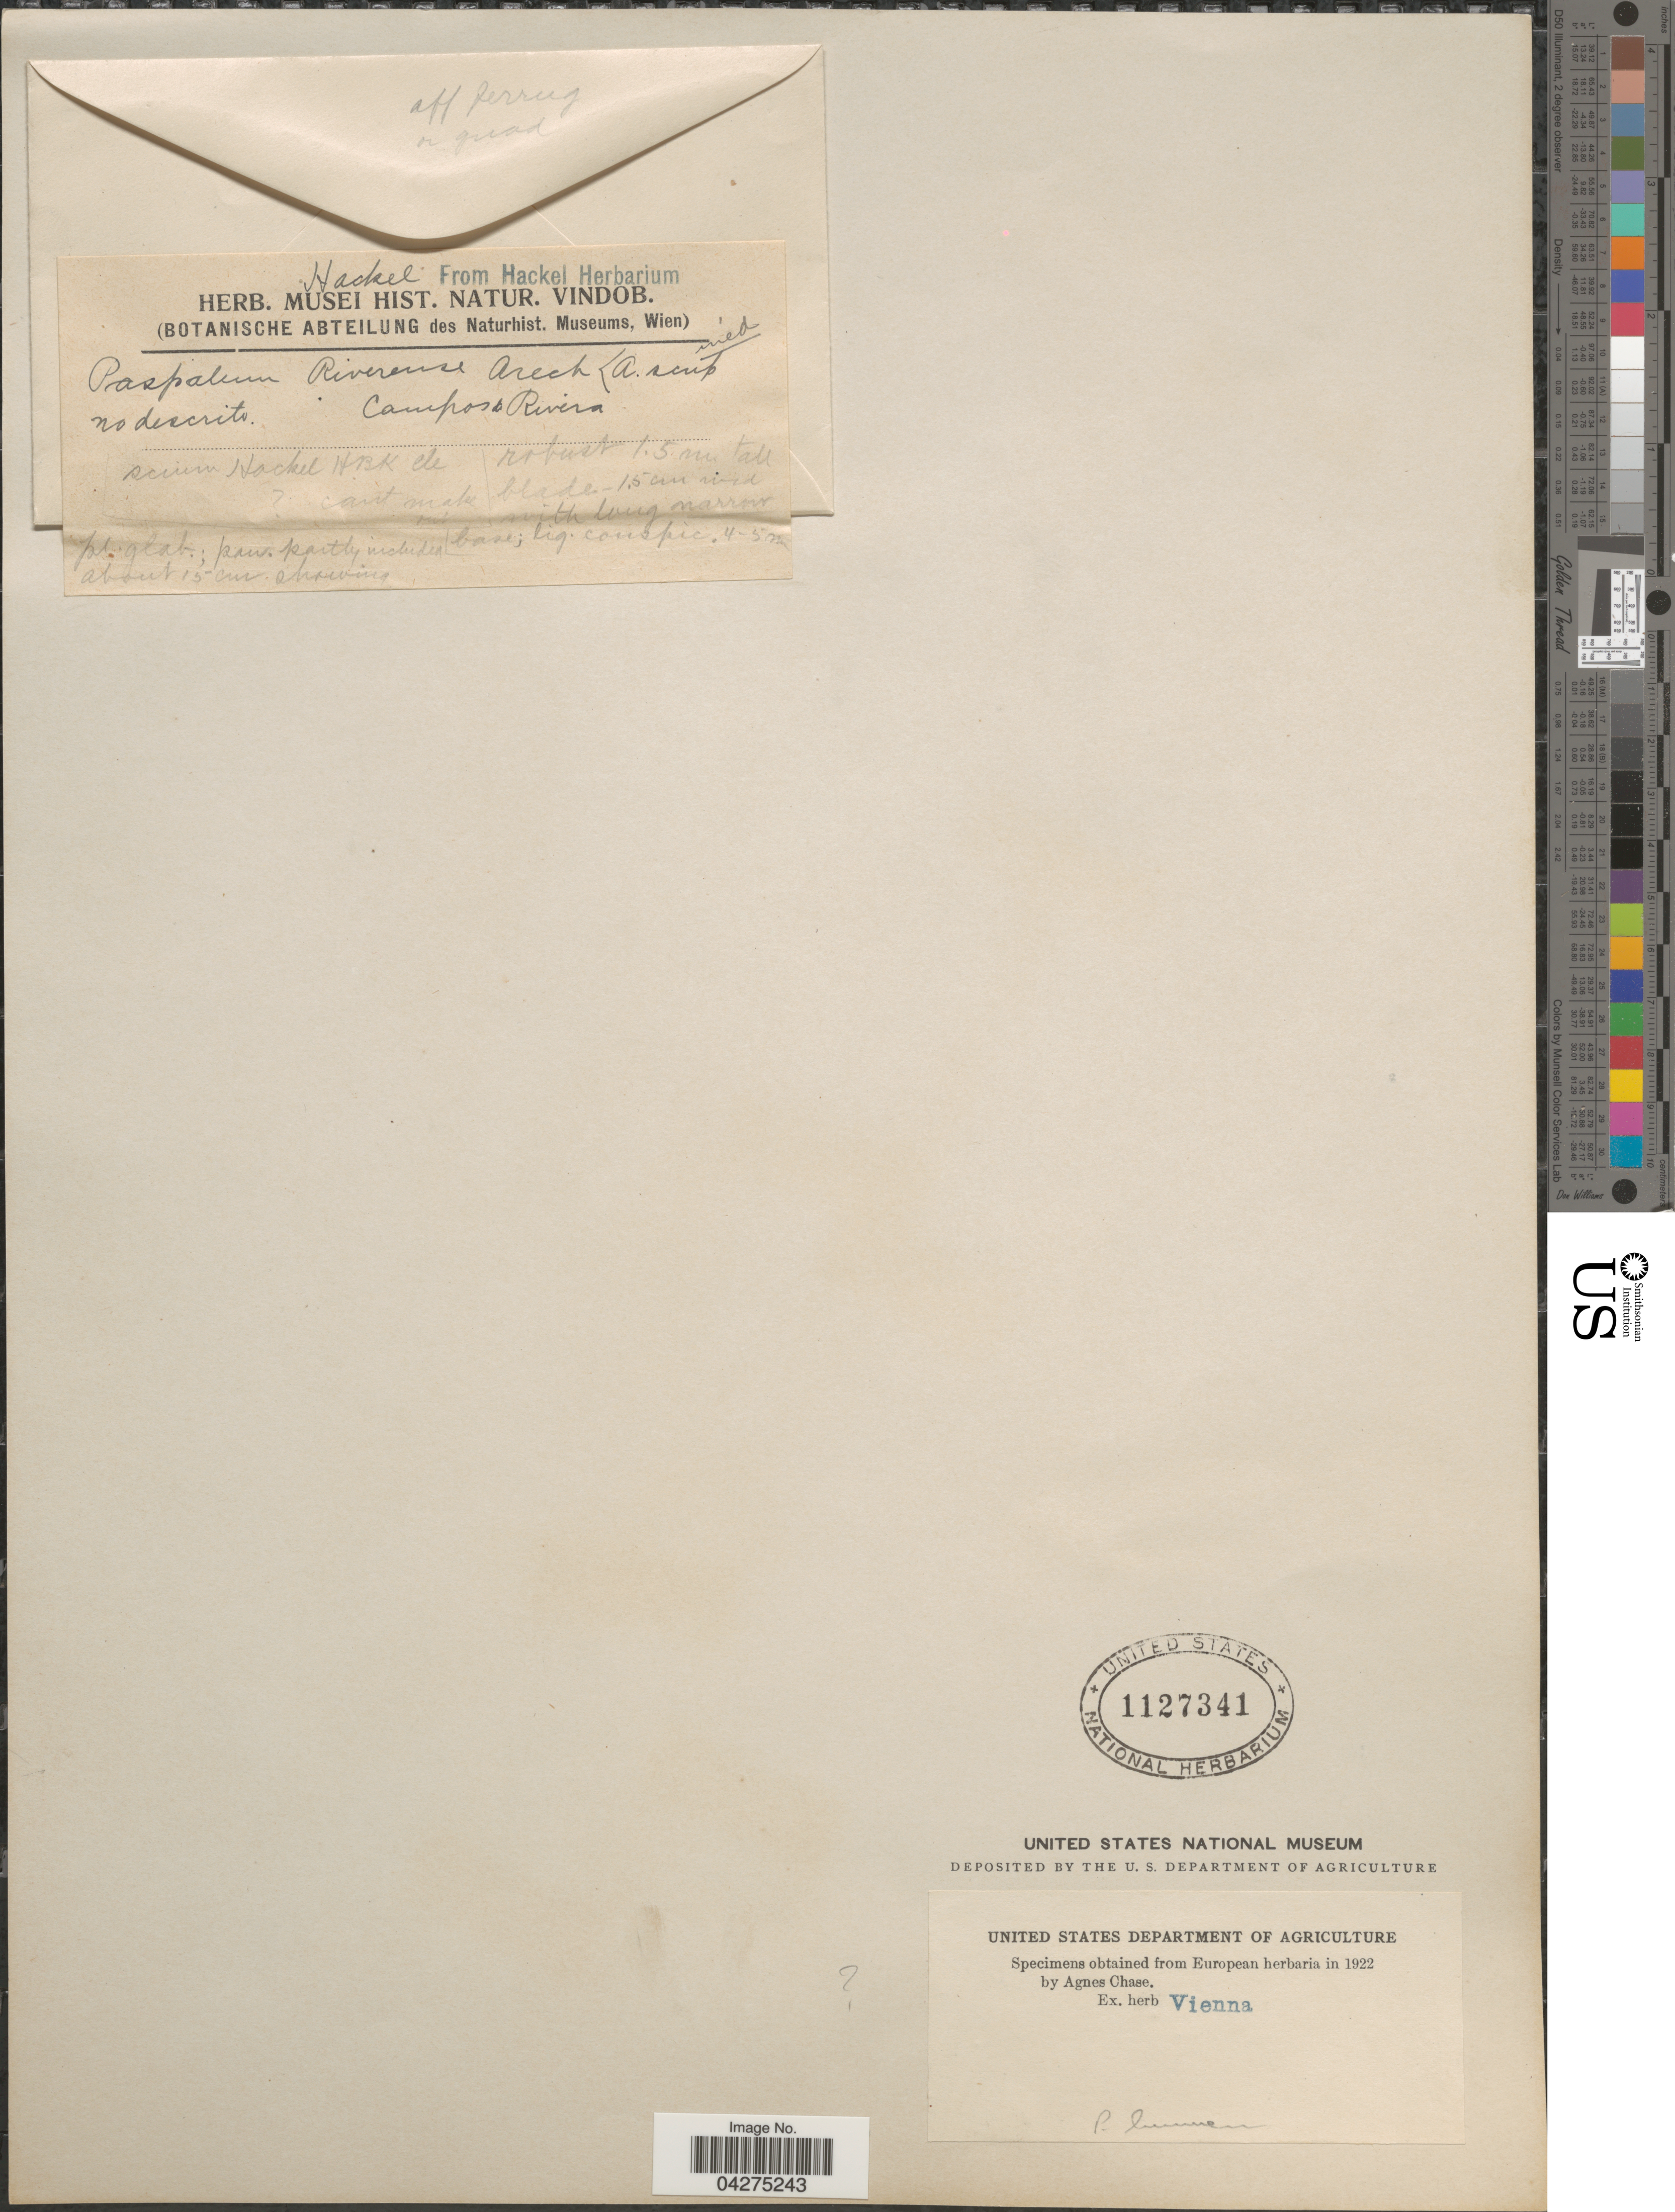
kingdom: Plantae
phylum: Tracheophyta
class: Liliopsida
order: Poales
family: Poaceae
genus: Paspalum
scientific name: Paspalum quarinii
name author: Morrone & Zuloaga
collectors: ex herb. E. Hackel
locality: Camposo Riviera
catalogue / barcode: US 1127341